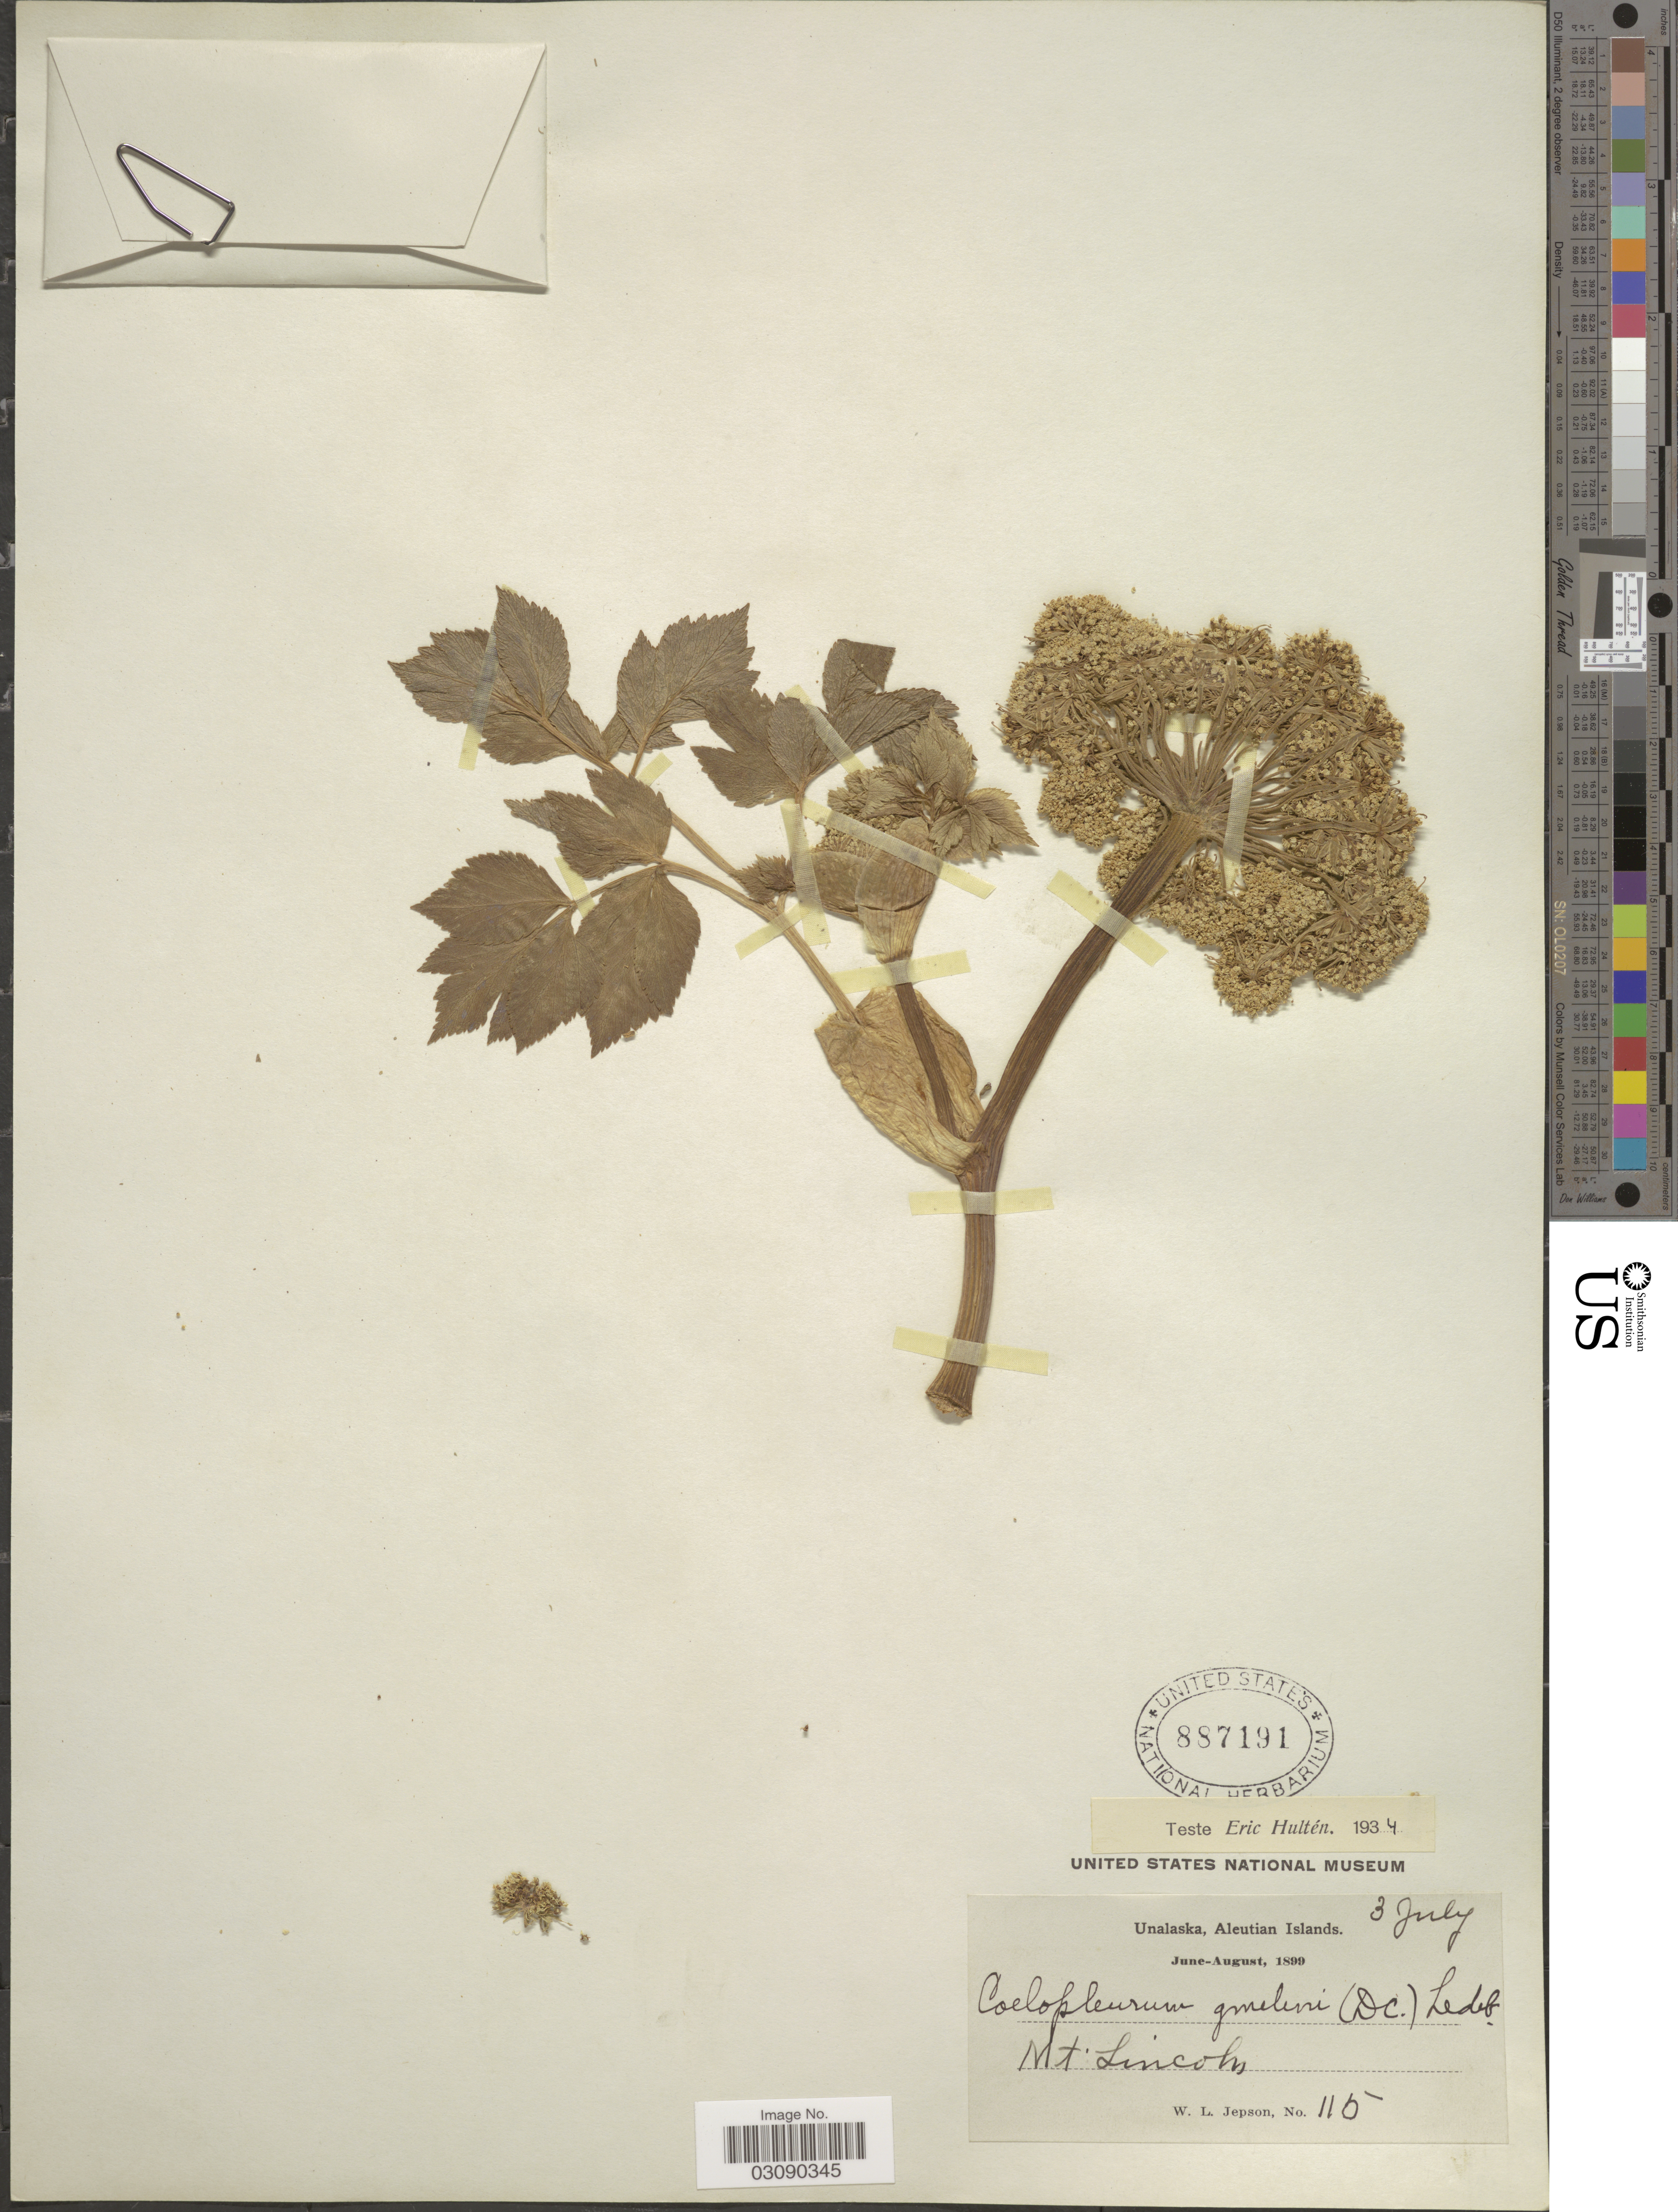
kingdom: Plantae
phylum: Tracheophyta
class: Magnoliopsida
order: Apiales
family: Apiaceae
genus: Angelica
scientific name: Angelica lucida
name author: L.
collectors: W. L. Jepson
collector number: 115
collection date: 1899-07-03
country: United States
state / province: Alaska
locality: Unalaska, Aleutian Island, Mt. Lincoln.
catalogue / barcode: US 887191